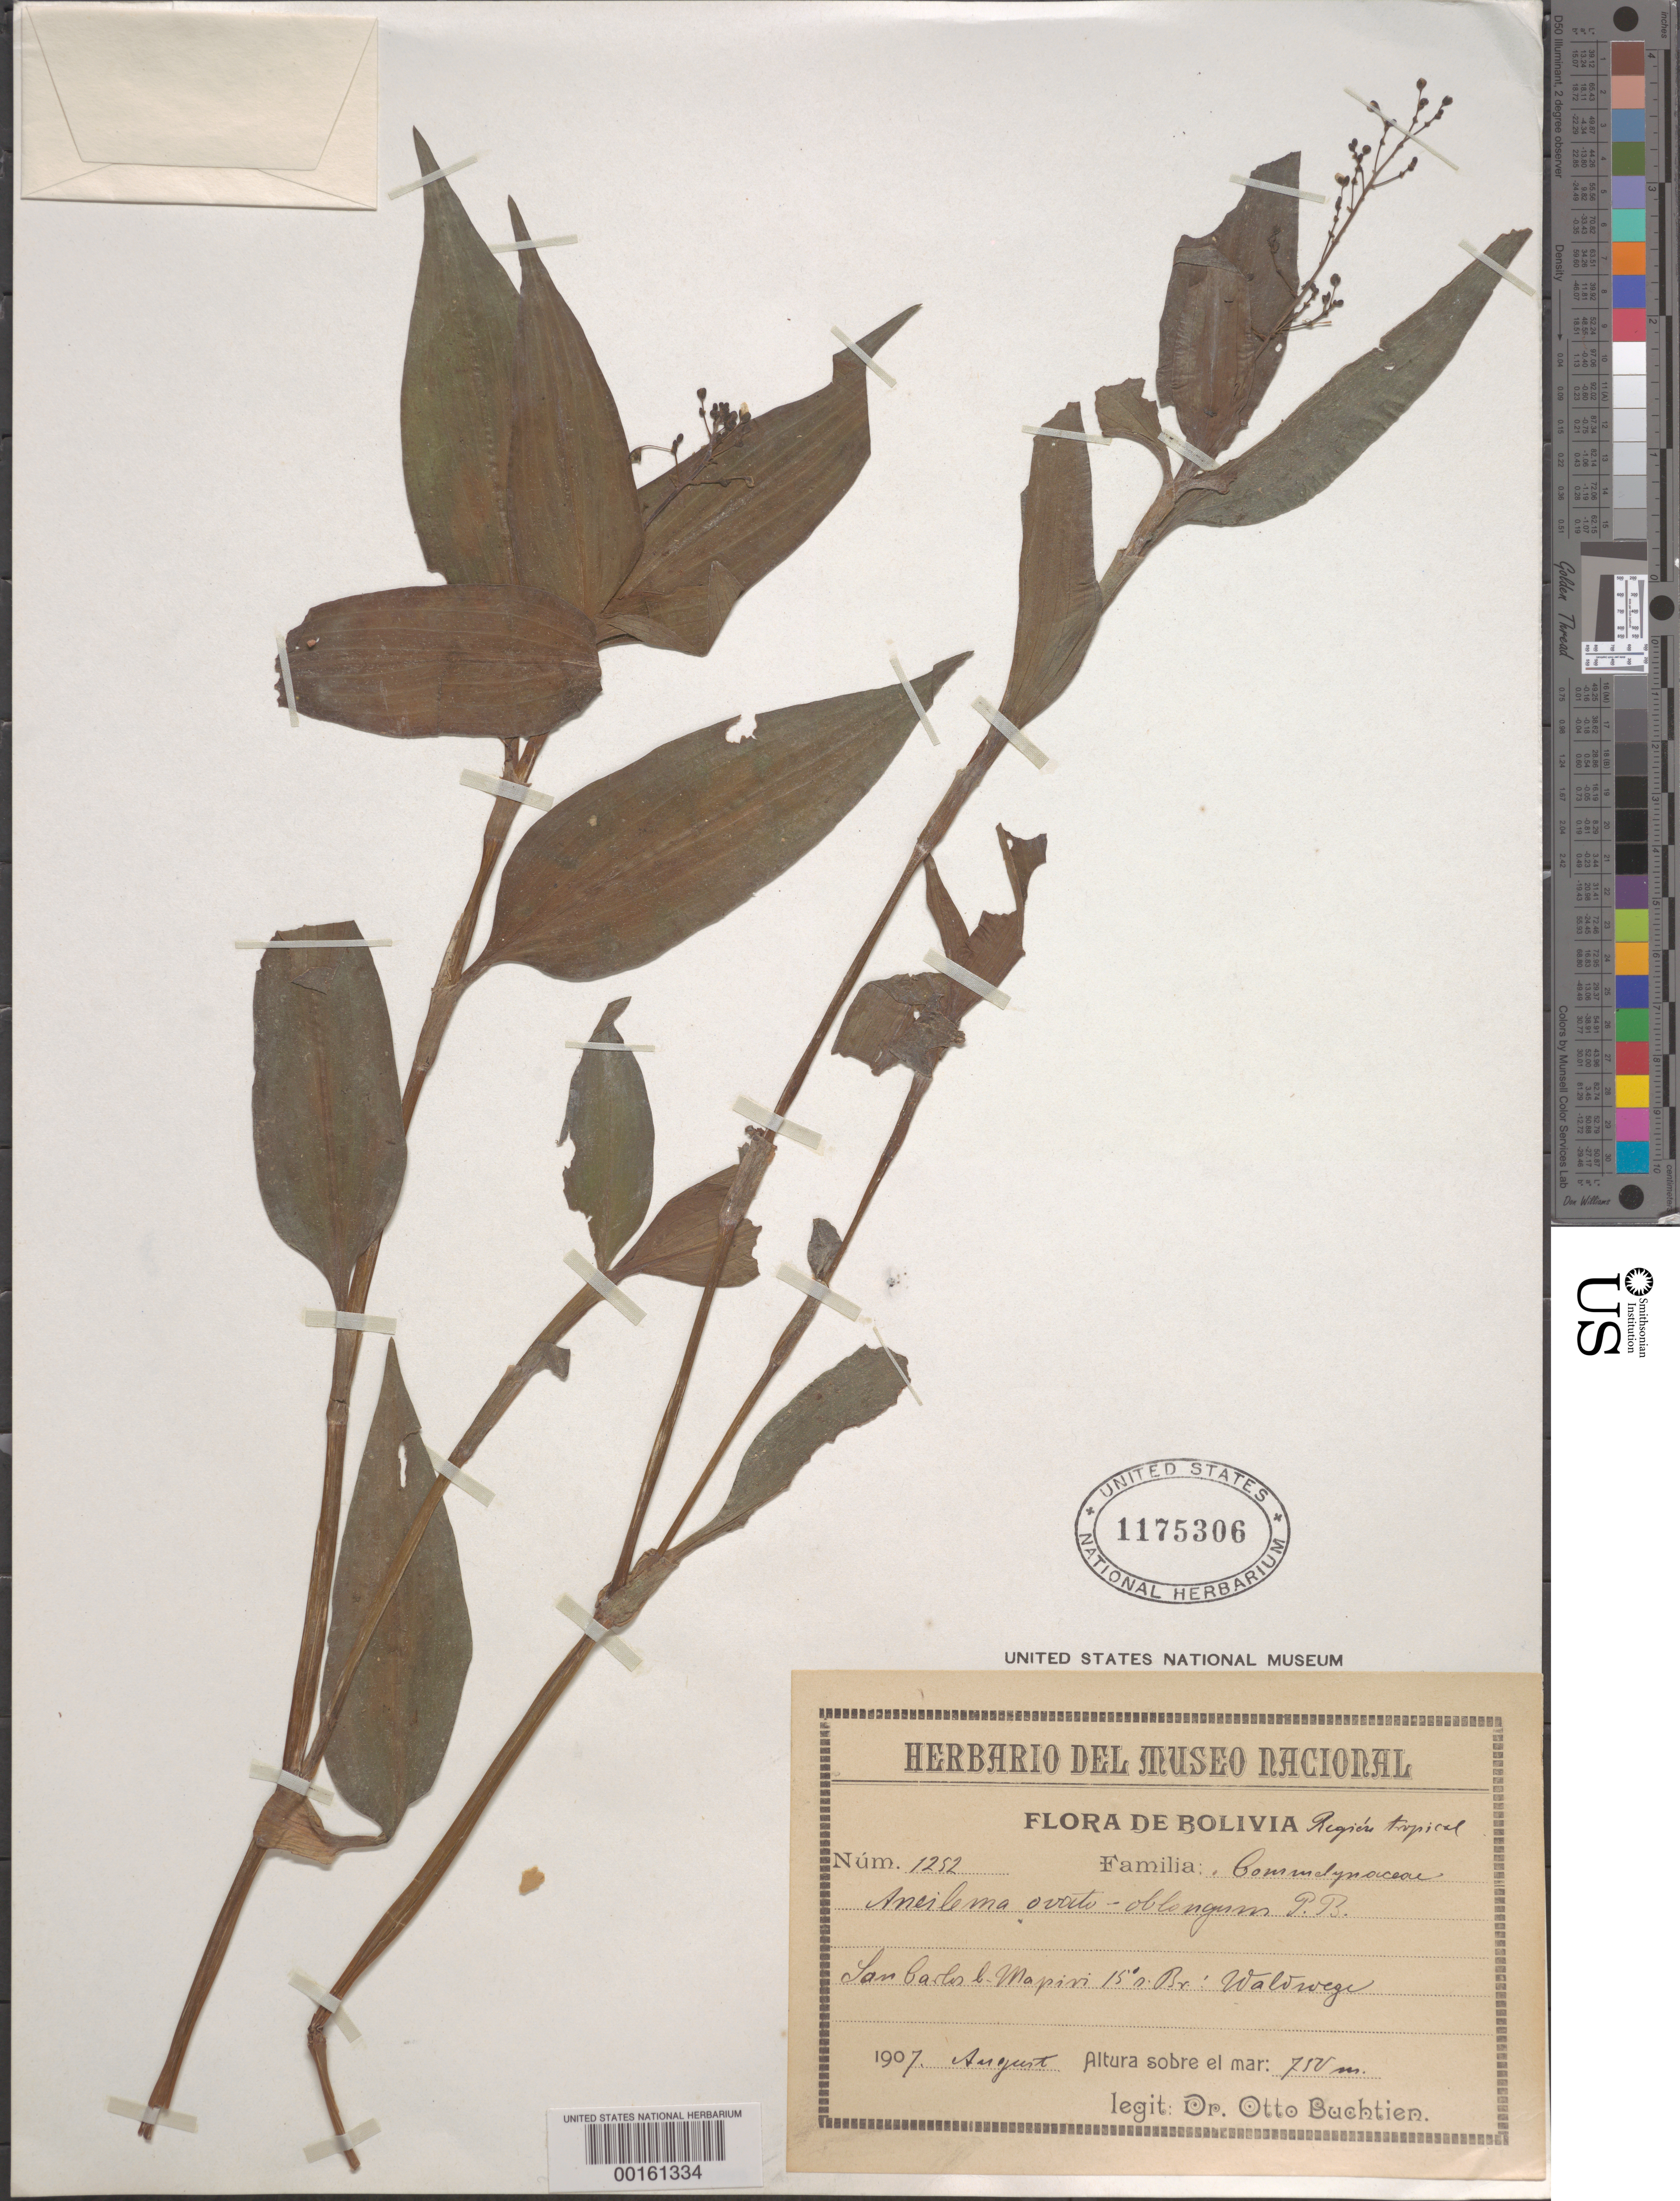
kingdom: Plantae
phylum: Tracheophyta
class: Liliopsida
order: Commelinales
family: Commelinaceae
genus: Aneilema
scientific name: Aneilema umbrosum subsp. ovato-oblongum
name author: (P. Beauv.) J.K. Morton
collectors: O. Buchtien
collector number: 1252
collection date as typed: Aug 1907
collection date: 1907-08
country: Bolivia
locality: Mapiri; San Carlos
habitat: Tropical area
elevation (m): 750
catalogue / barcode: US 1175306